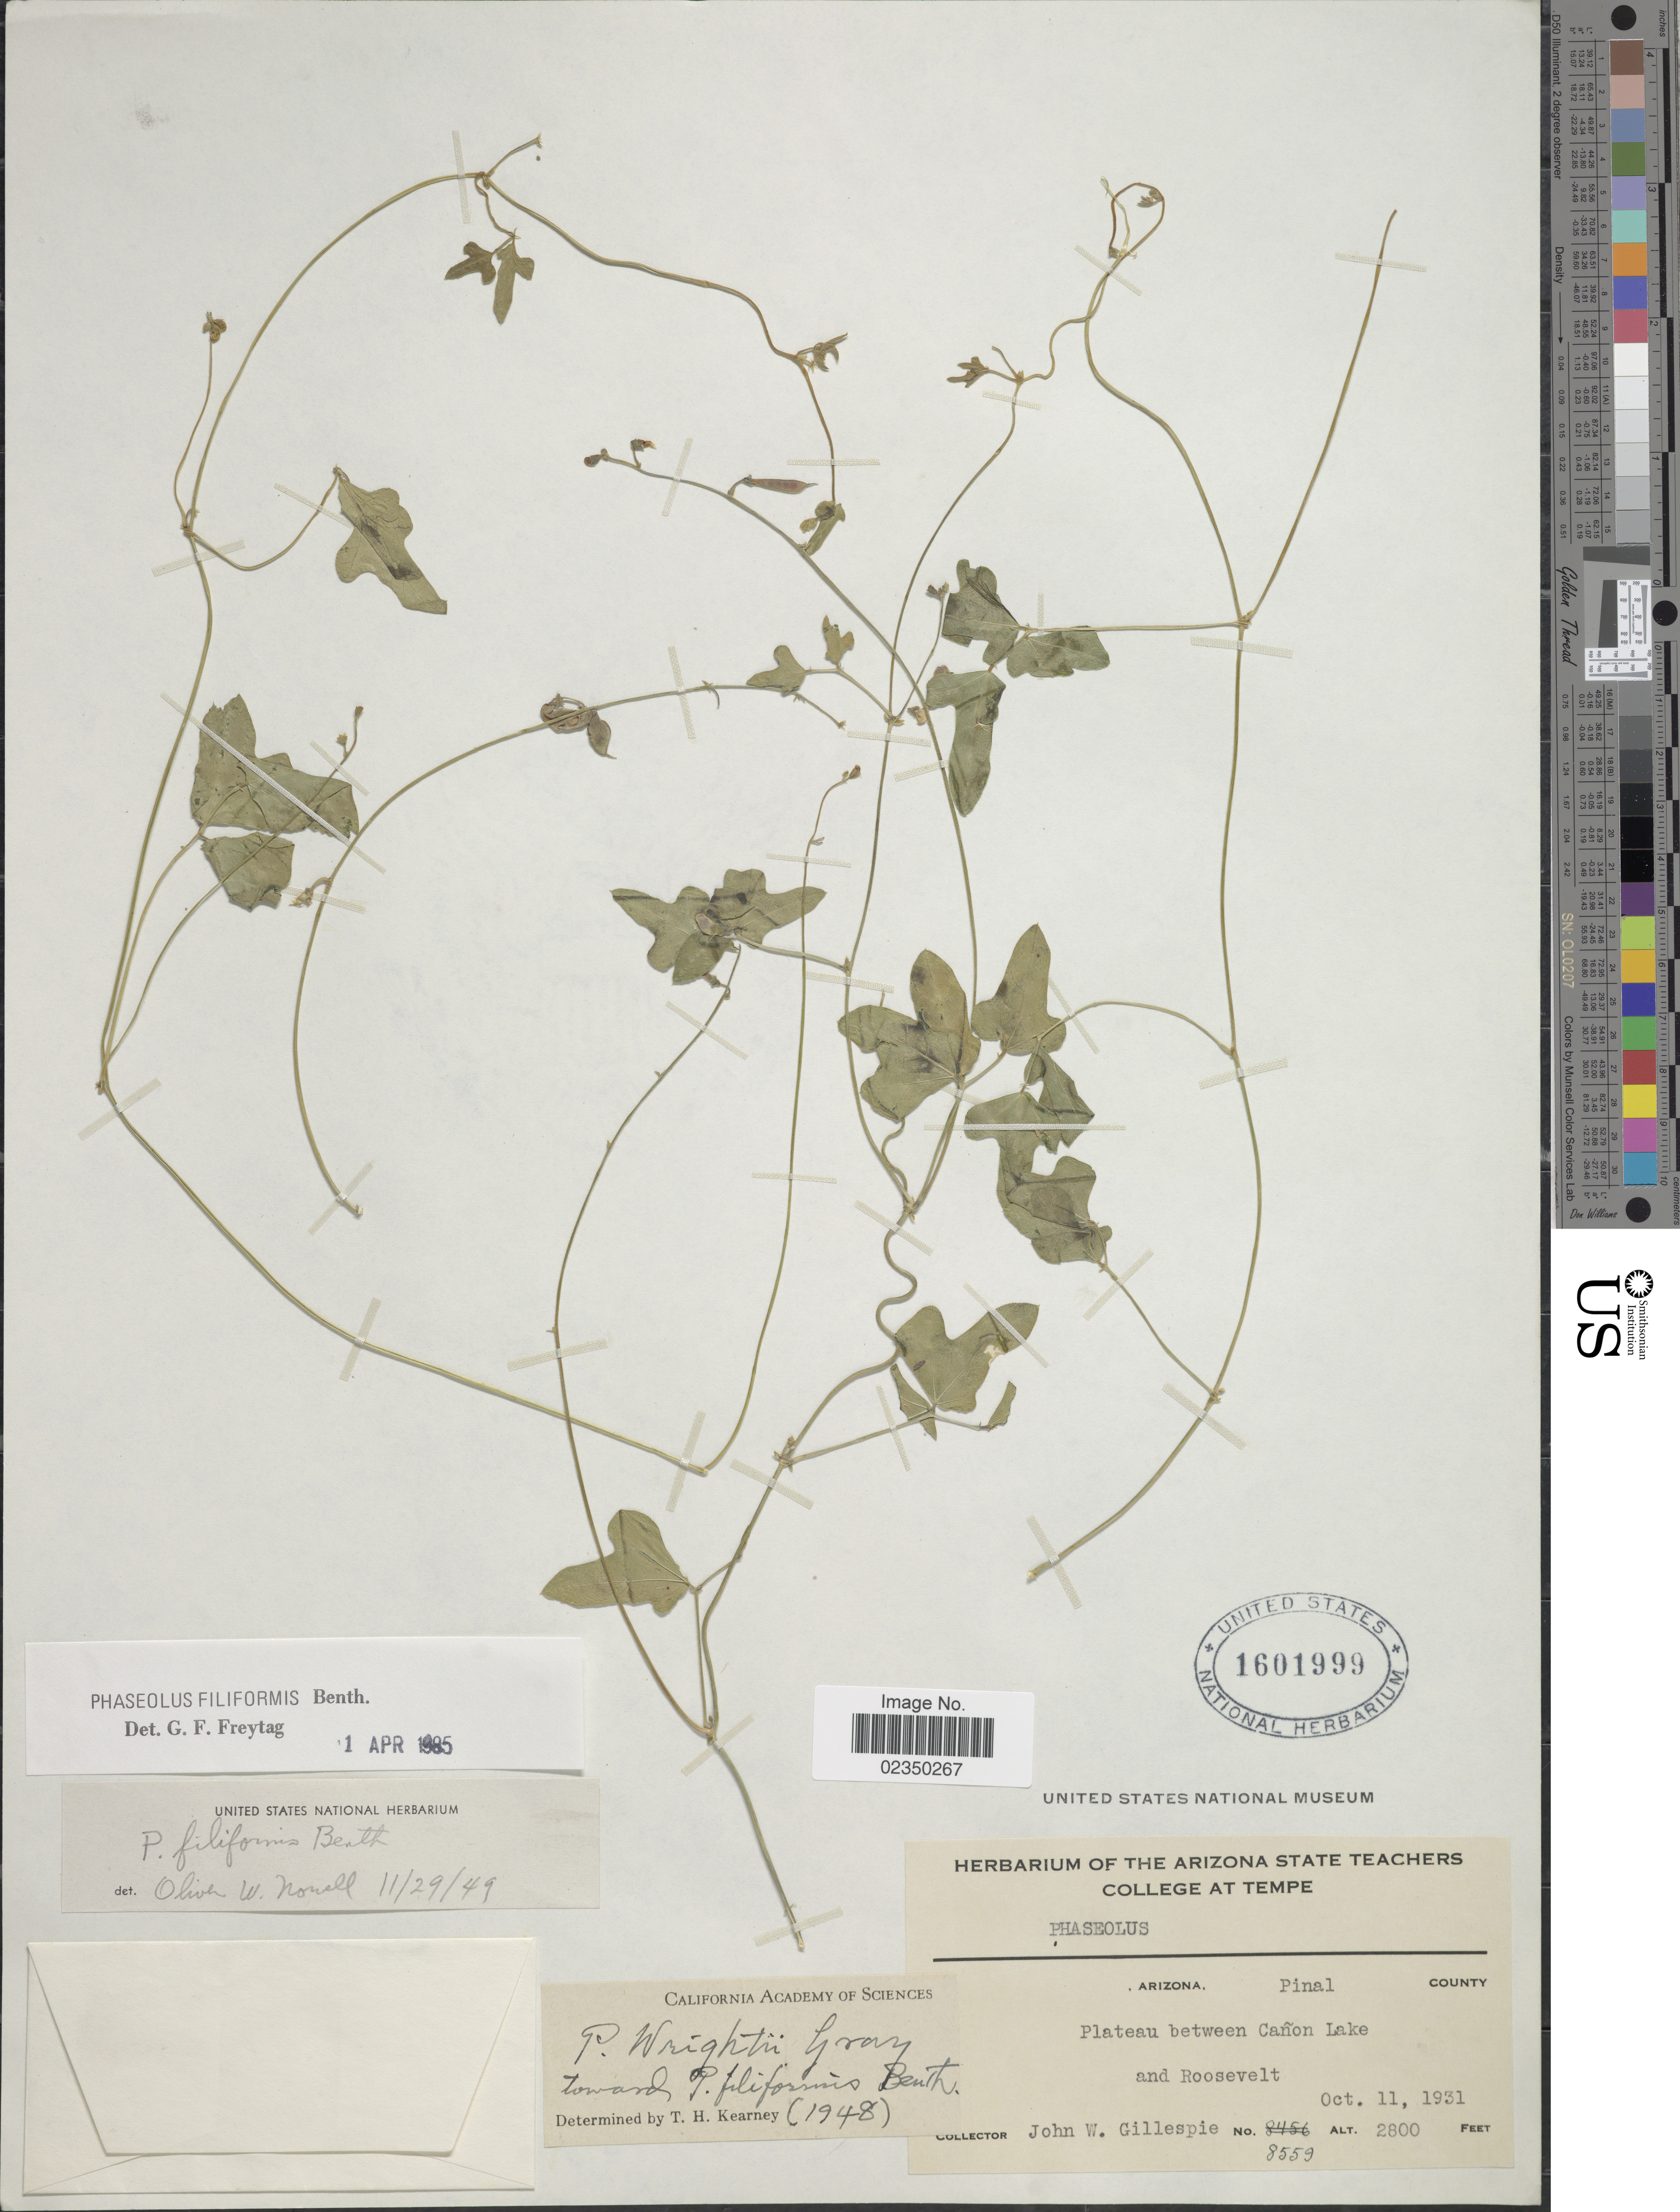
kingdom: Plantae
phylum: Tracheophyta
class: Magnoliopsida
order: Fabales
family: Fabaceae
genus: Phaseolus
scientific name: Phaseolus filiformis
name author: Benth.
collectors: J. W. Gillespie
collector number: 8559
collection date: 1931-10-11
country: United States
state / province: Arizona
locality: Pinal County, plateau between Canon Lake and Roosevelt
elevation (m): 853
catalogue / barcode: US 1601999